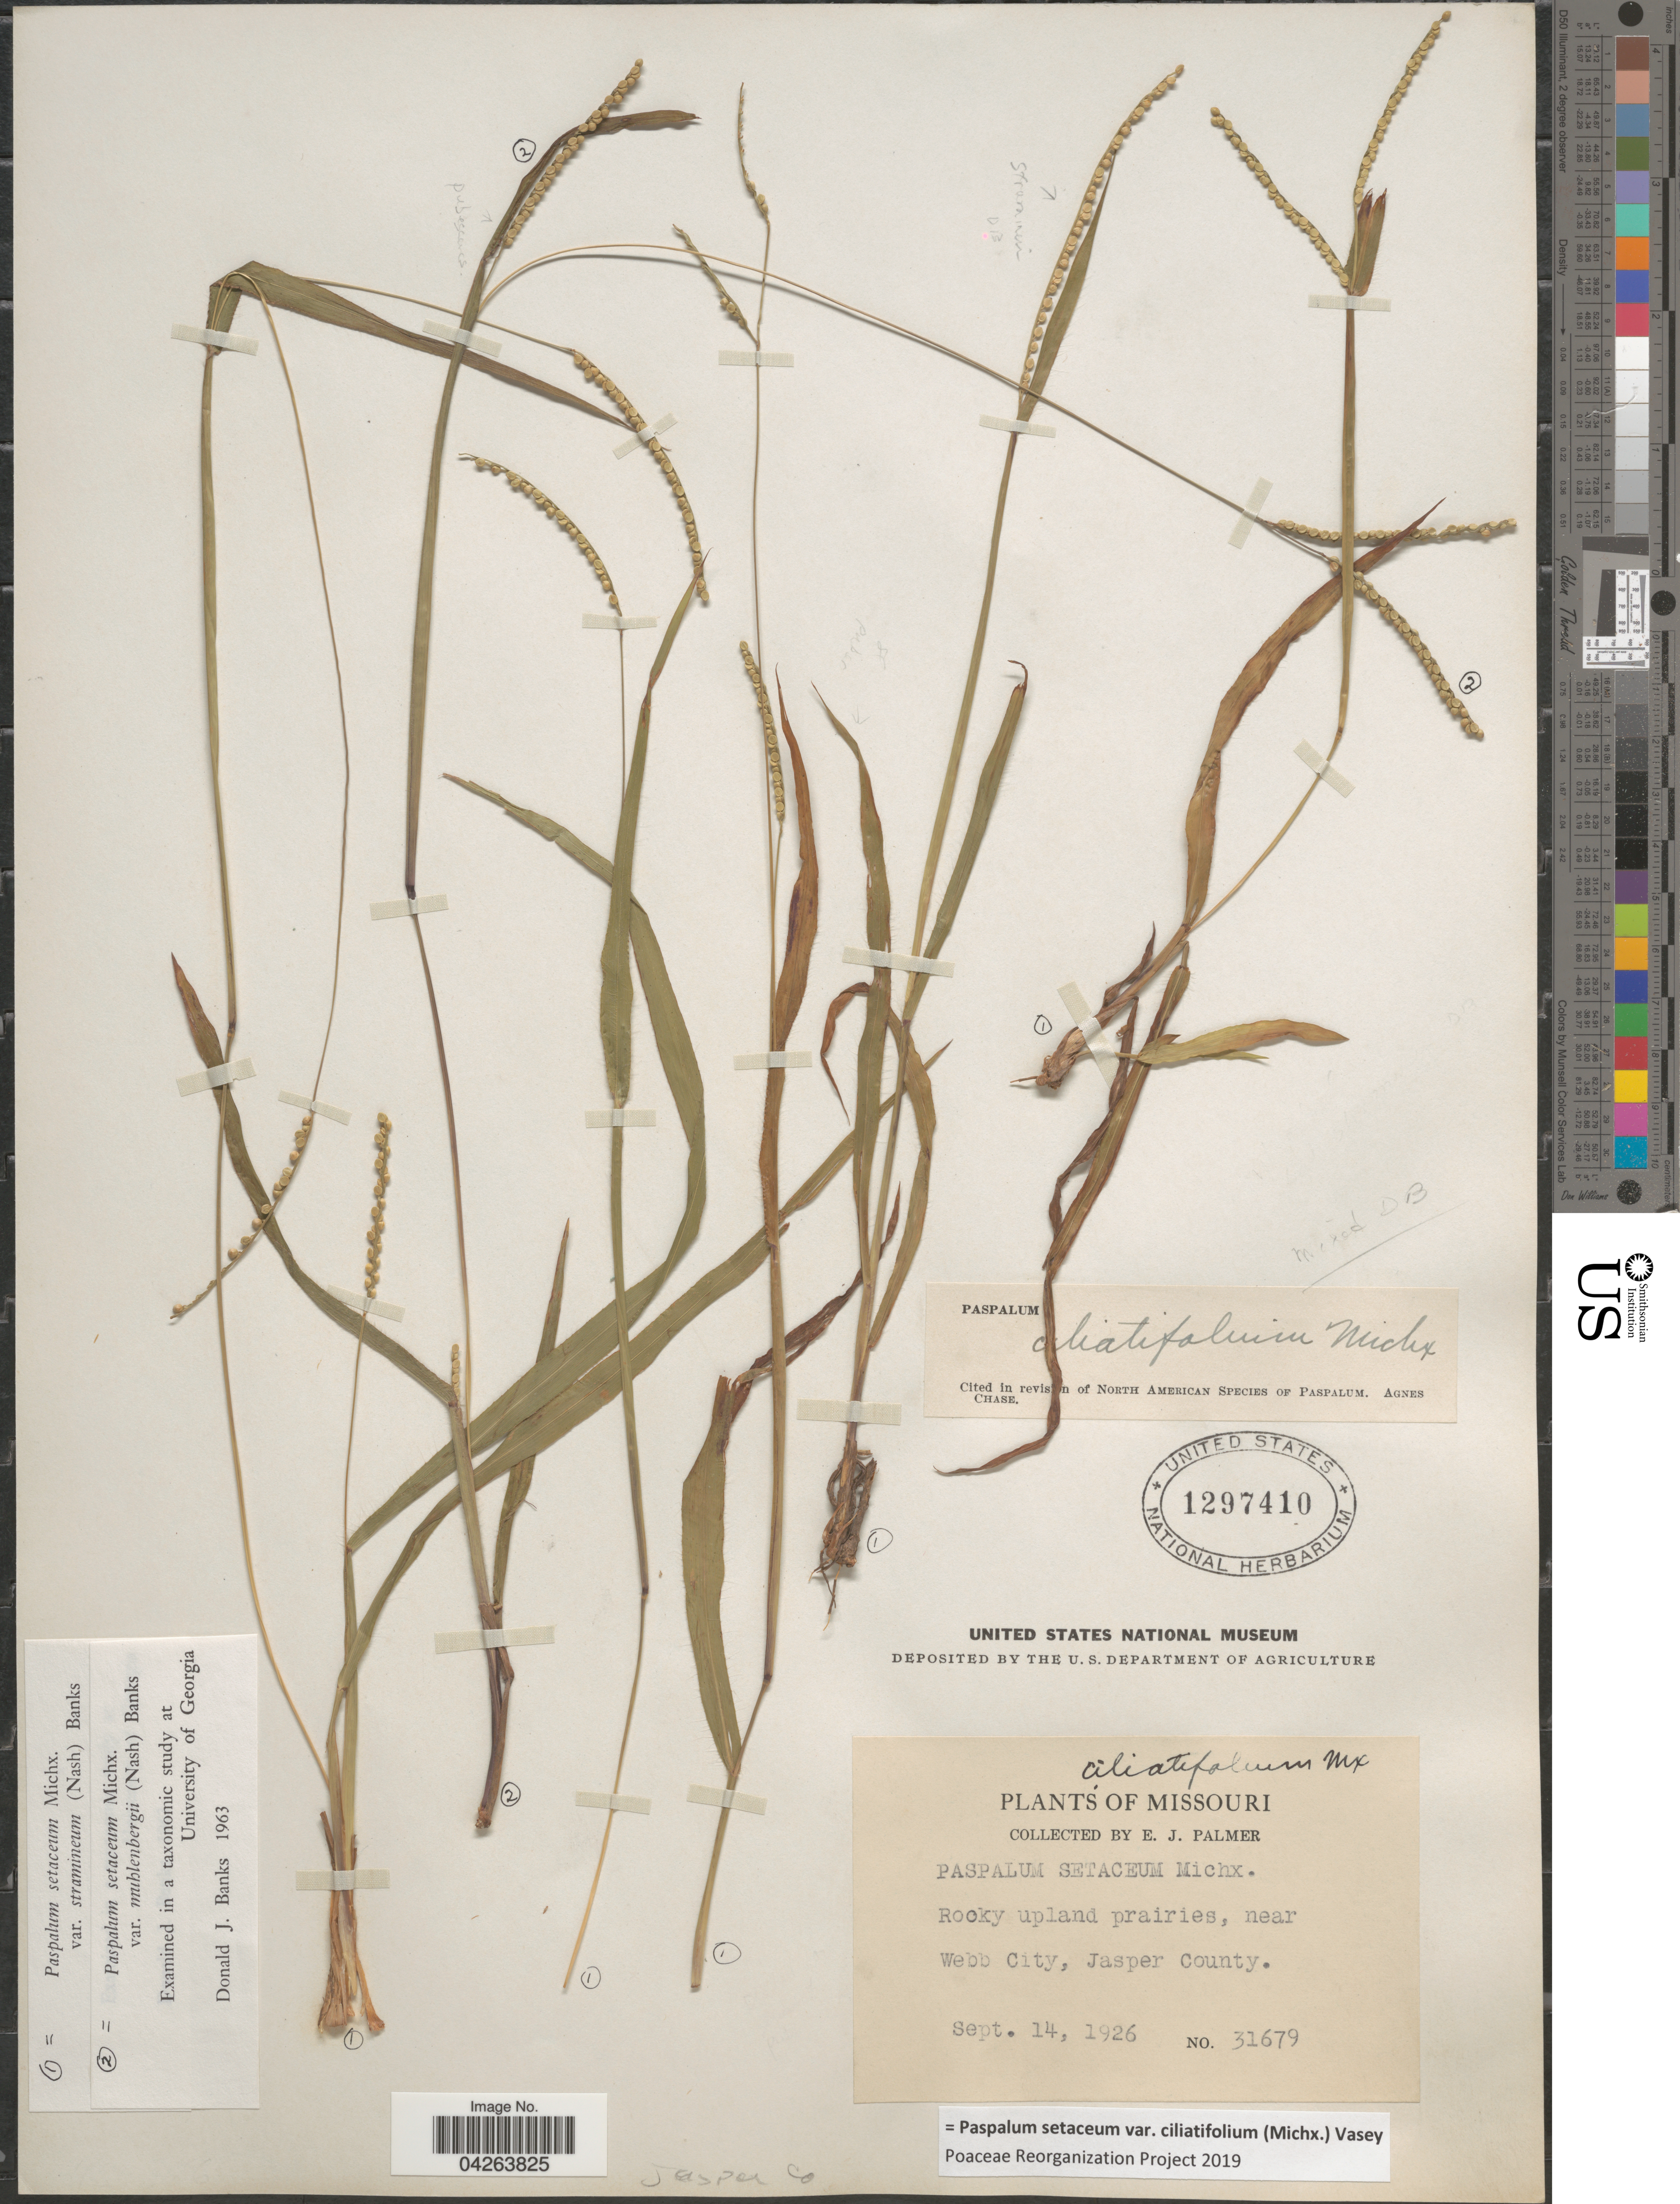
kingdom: Plantae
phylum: Tracheophyta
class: Liliopsida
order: Poales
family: Poaceae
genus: Paspalum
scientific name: Paspalum setaceum var. ciliatifolium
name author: (Michx.) Vasey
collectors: E. J. Palmer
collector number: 31679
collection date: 1926-09-14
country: United States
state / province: Missouri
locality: Rocky upland prairies, near Webb City, Jasper County.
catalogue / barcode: US 1297410